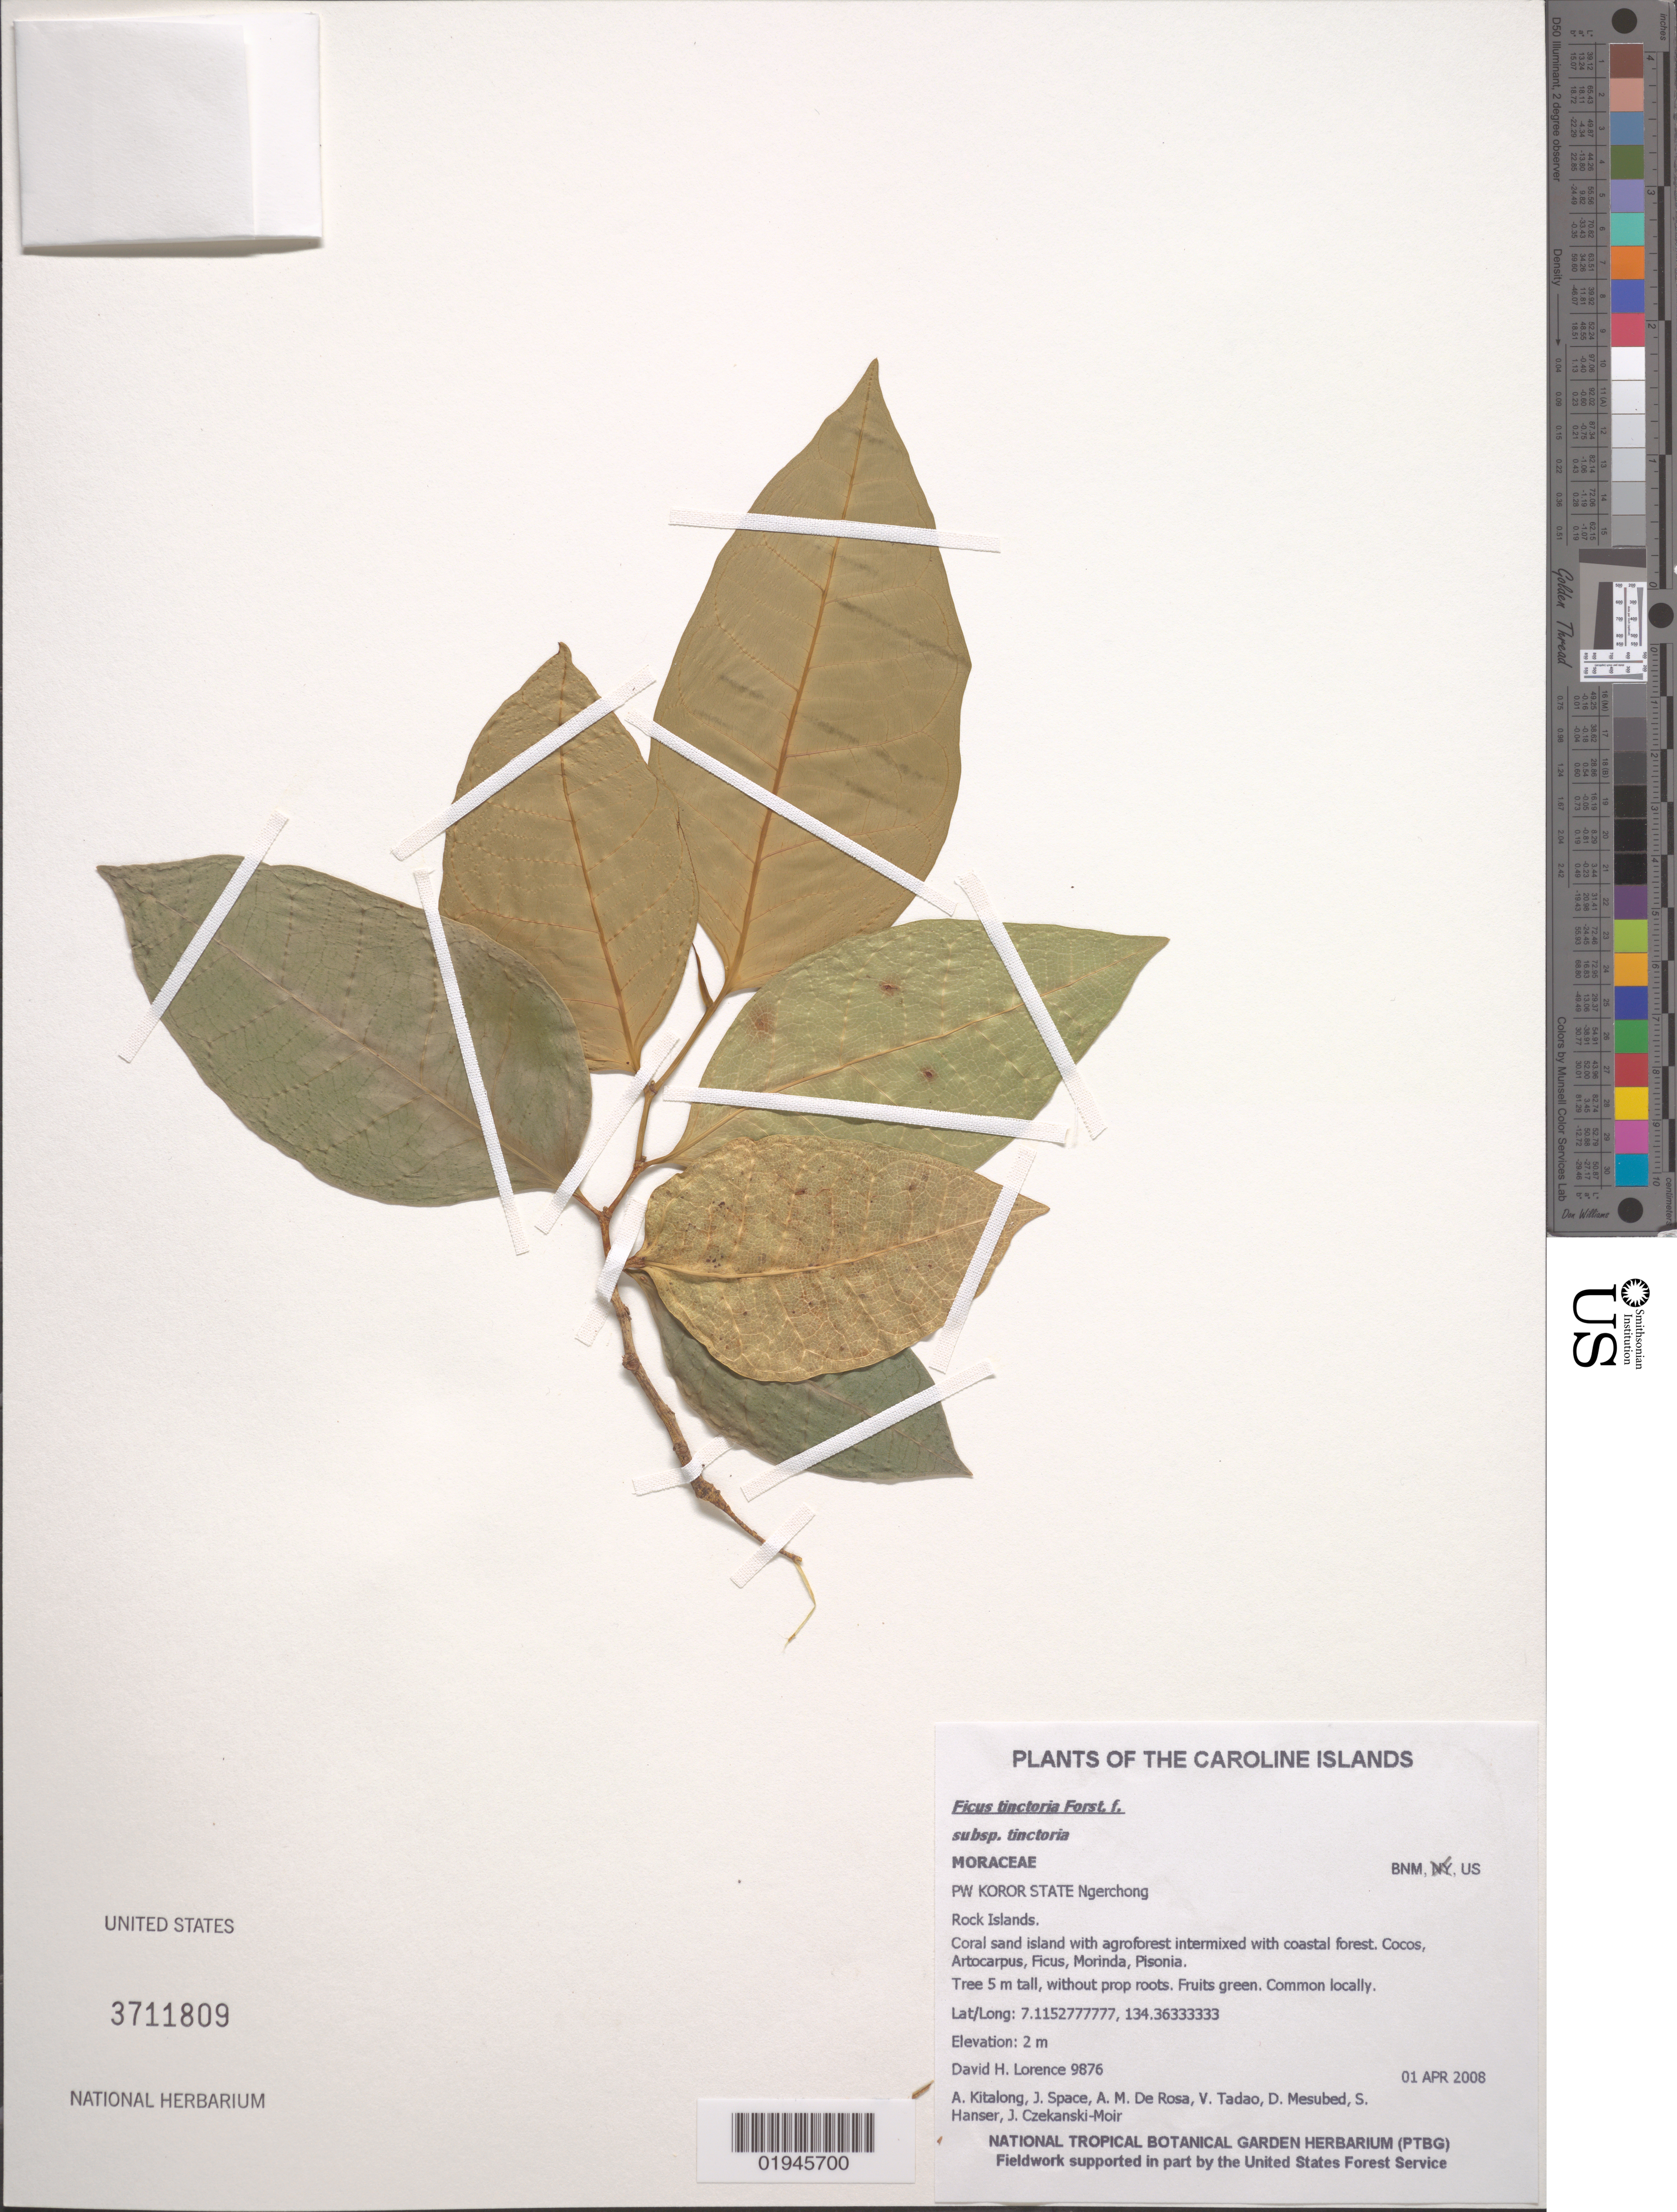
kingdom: Plantae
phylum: Tracheophyta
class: Magnoliopsida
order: Rosales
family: Moraceae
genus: Ficus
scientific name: Ficus tinctoria subsp. tinctoria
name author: G. Forst.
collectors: D. Lorence, A. Kitalong, J. Space, A. De Rosa, V. Tadao, D. Mesubed & S. Hanser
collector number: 9876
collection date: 2008-04-01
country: Palau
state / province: Koror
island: Rock Islands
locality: Coral sand island with agroforest intermixed with coastal forest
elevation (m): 2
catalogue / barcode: US 3711809